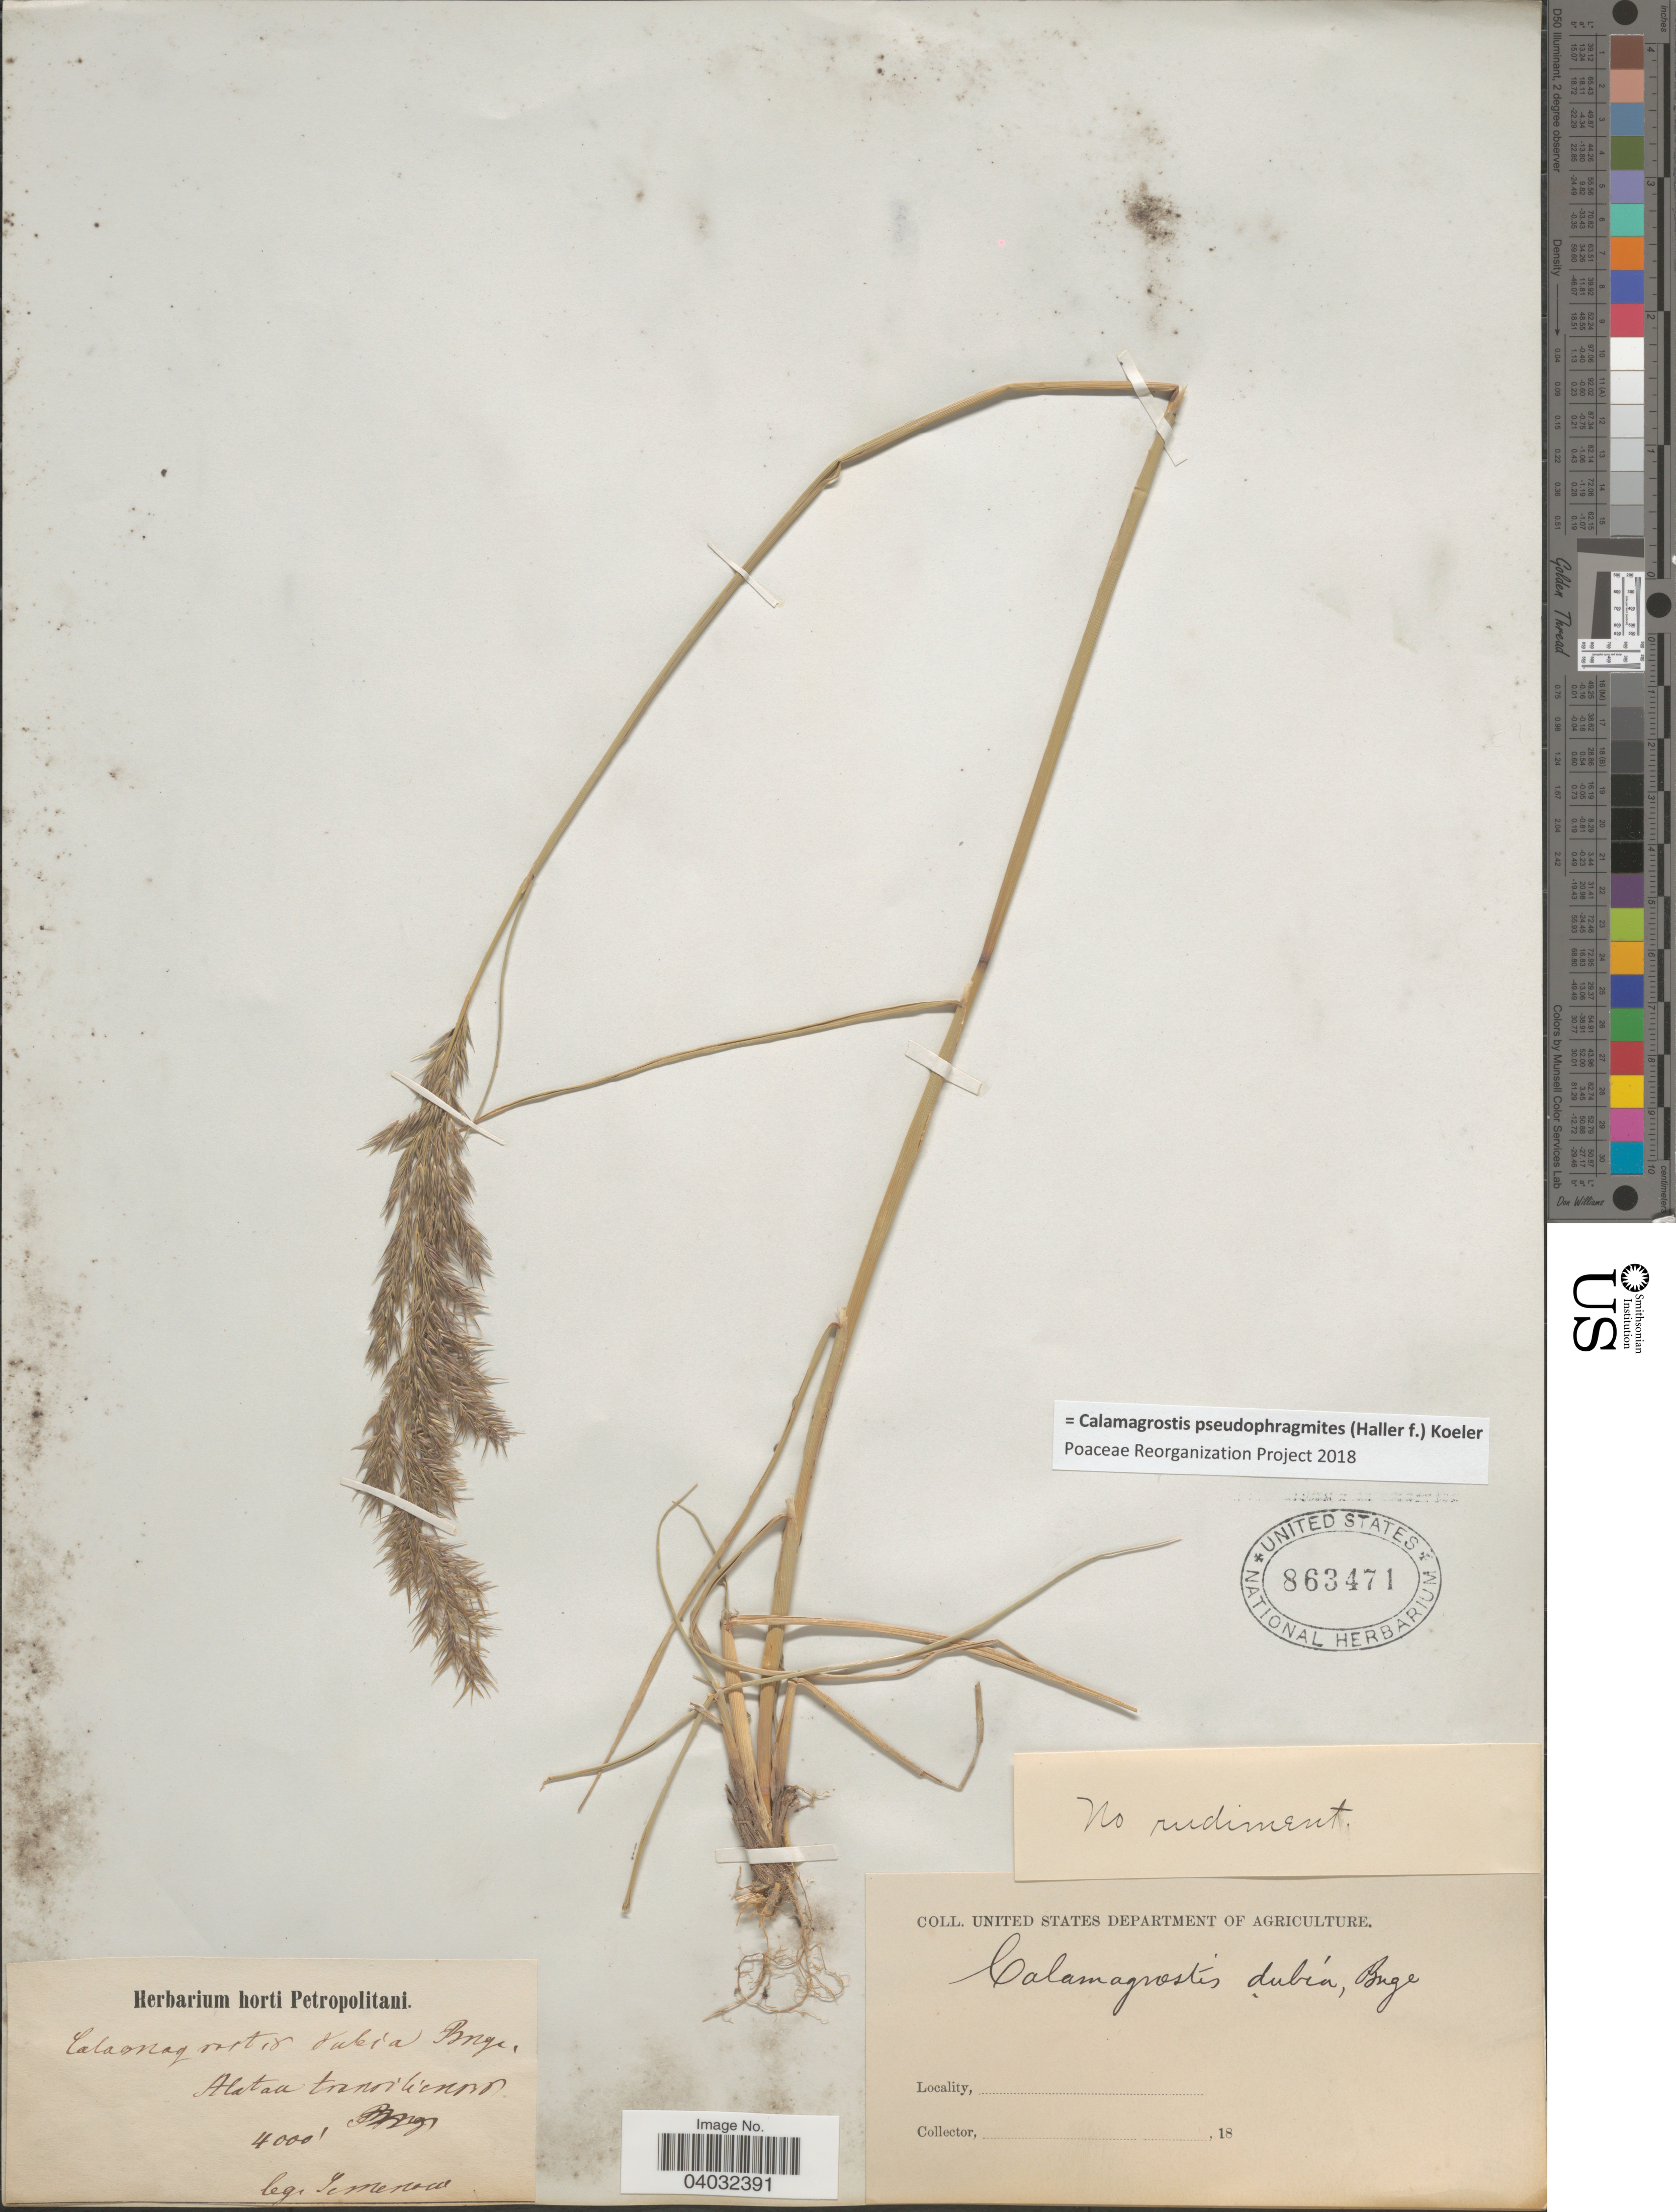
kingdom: Plantae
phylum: Tracheophyta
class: Liliopsida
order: Poales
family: Poaceae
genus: Calamagrostis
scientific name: Calamagrostis pseudophragmites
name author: (Haller f.) Koeler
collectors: P. P. Semenov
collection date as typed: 18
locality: Alatau transiliensis.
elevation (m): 1219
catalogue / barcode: US 863471